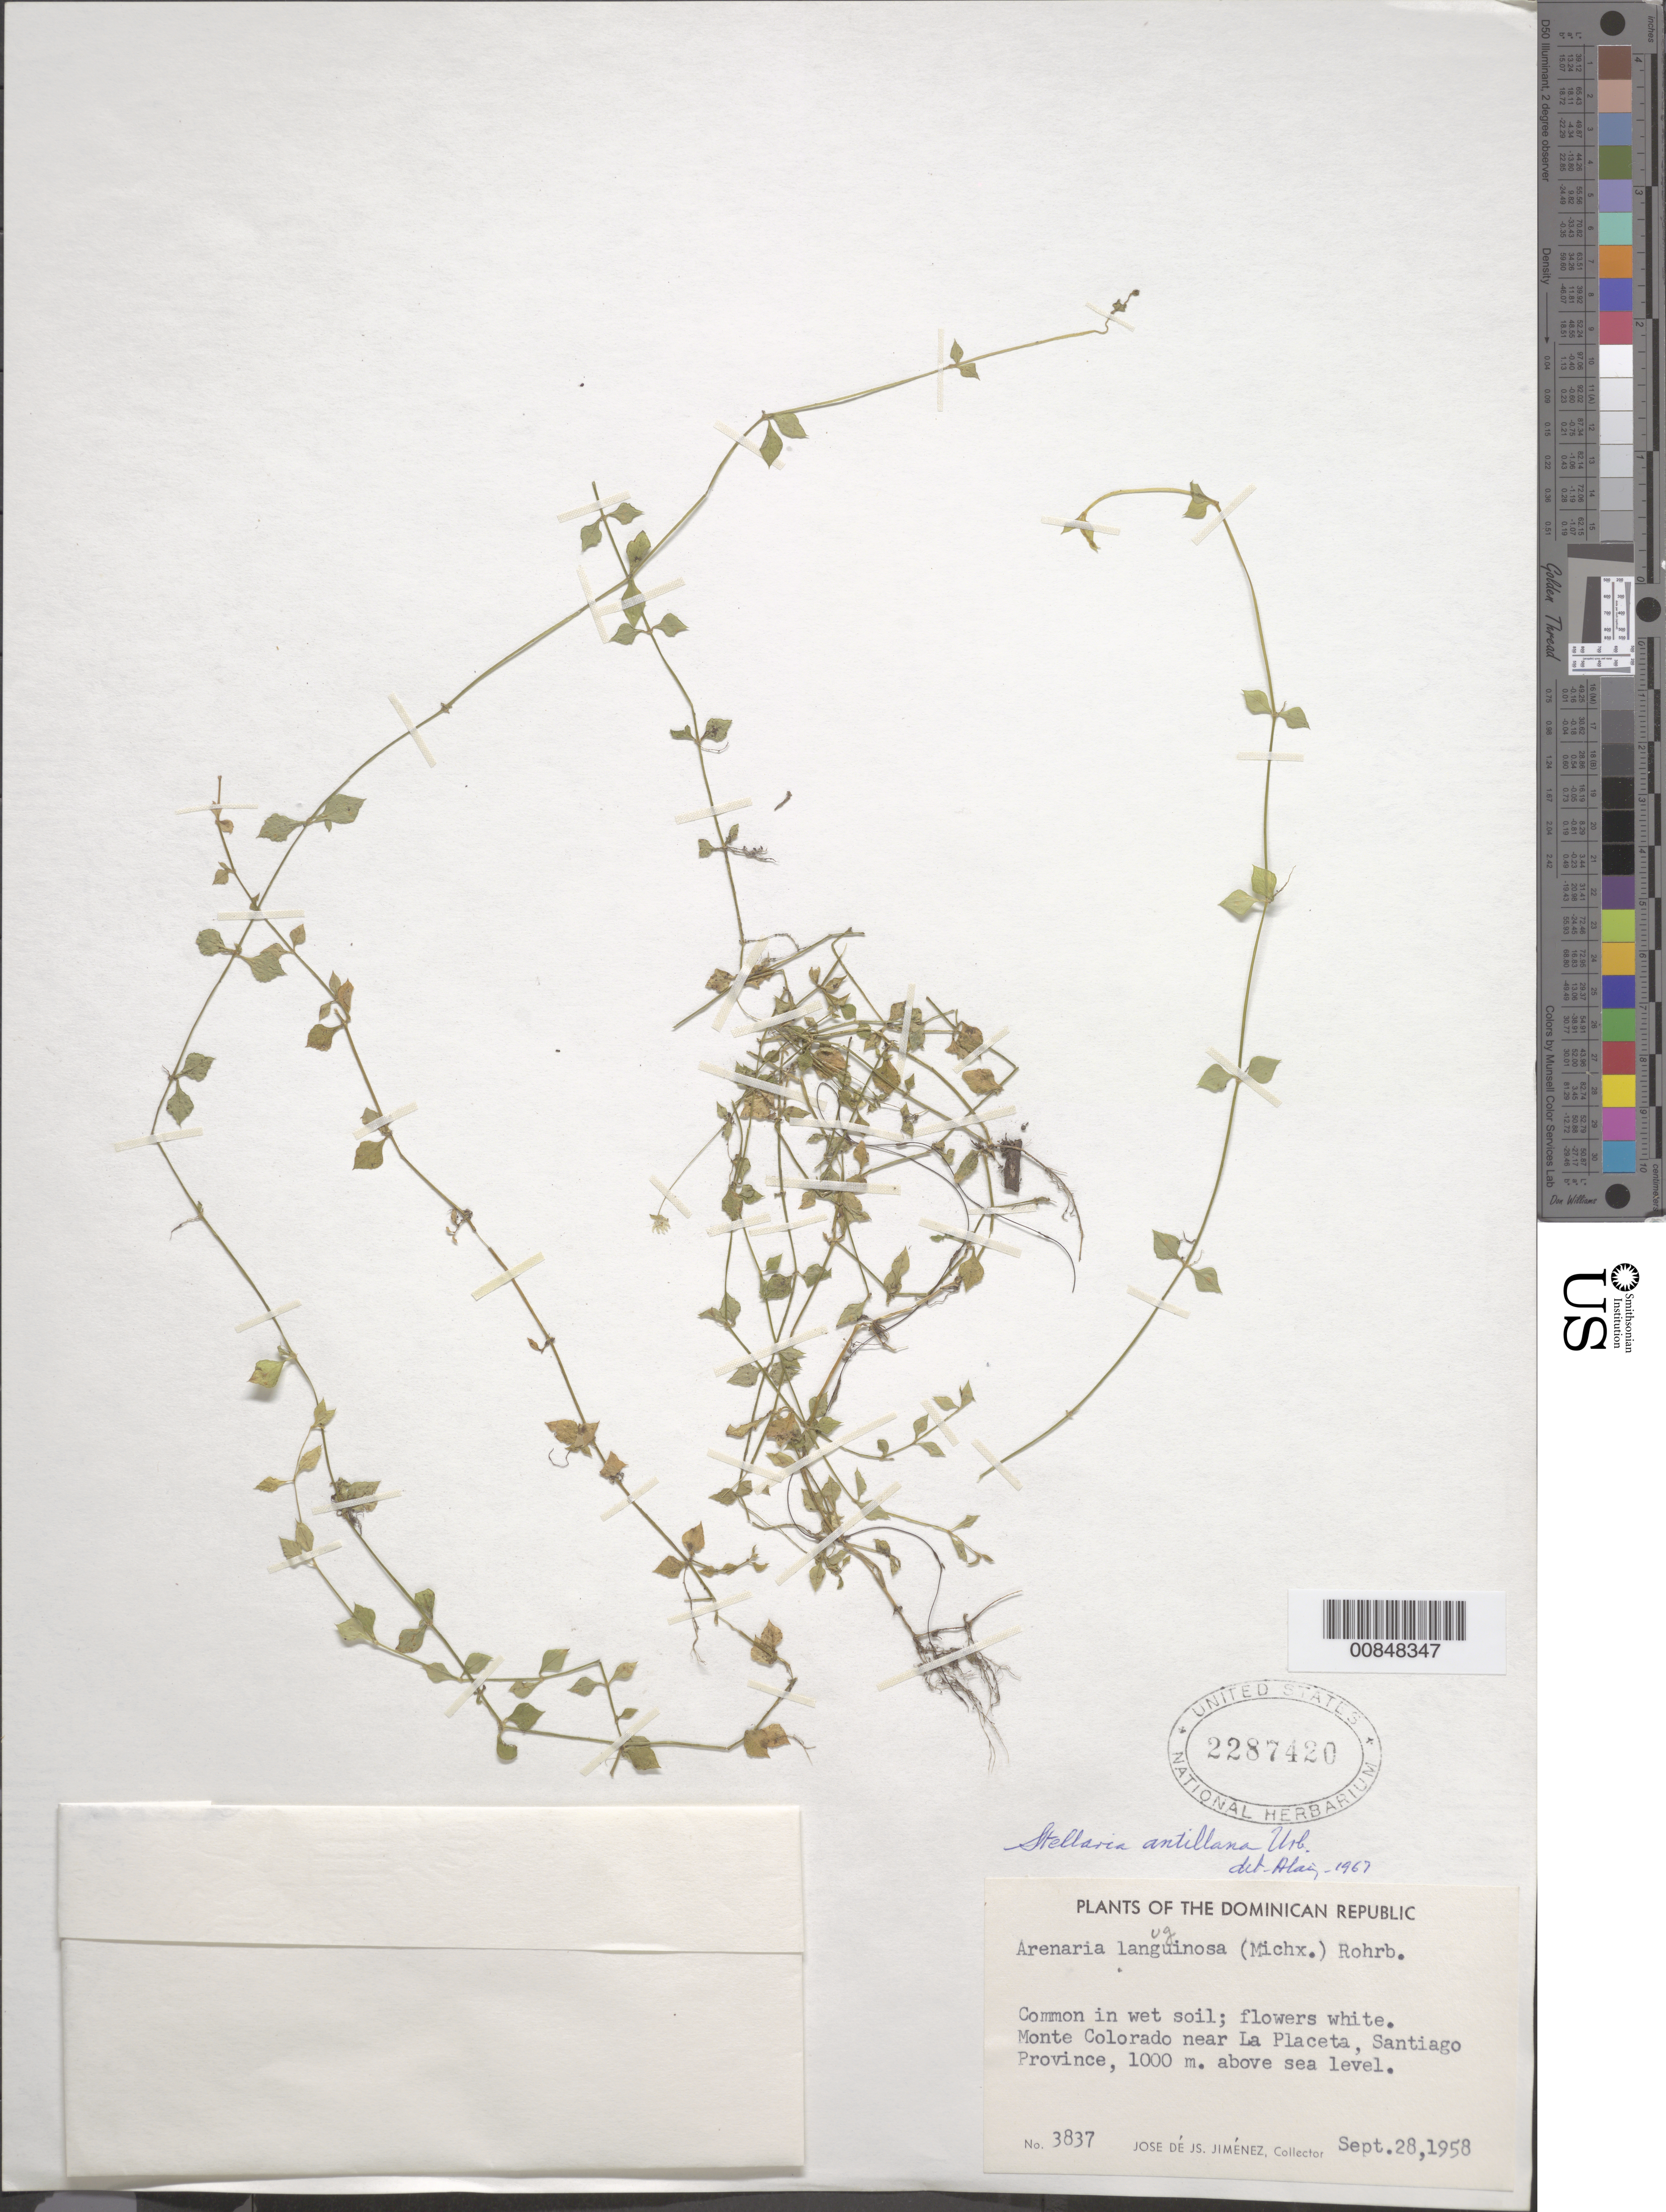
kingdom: Plantae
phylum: Tracheophyta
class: Magnoliopsida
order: Caryophyllales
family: Caryophyllaceae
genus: Stellaria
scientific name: Stellaria antillana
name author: Urb.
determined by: Liogier, Alain H.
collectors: J. J. Jiménez Almonte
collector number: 3837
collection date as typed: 28 Sep 1958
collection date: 1958-09-28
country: Dominican Republic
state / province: Santiago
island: Hispaniola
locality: Monte Colorado near La Placeta.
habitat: Common in wet soil.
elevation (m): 1000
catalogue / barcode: US 2287420